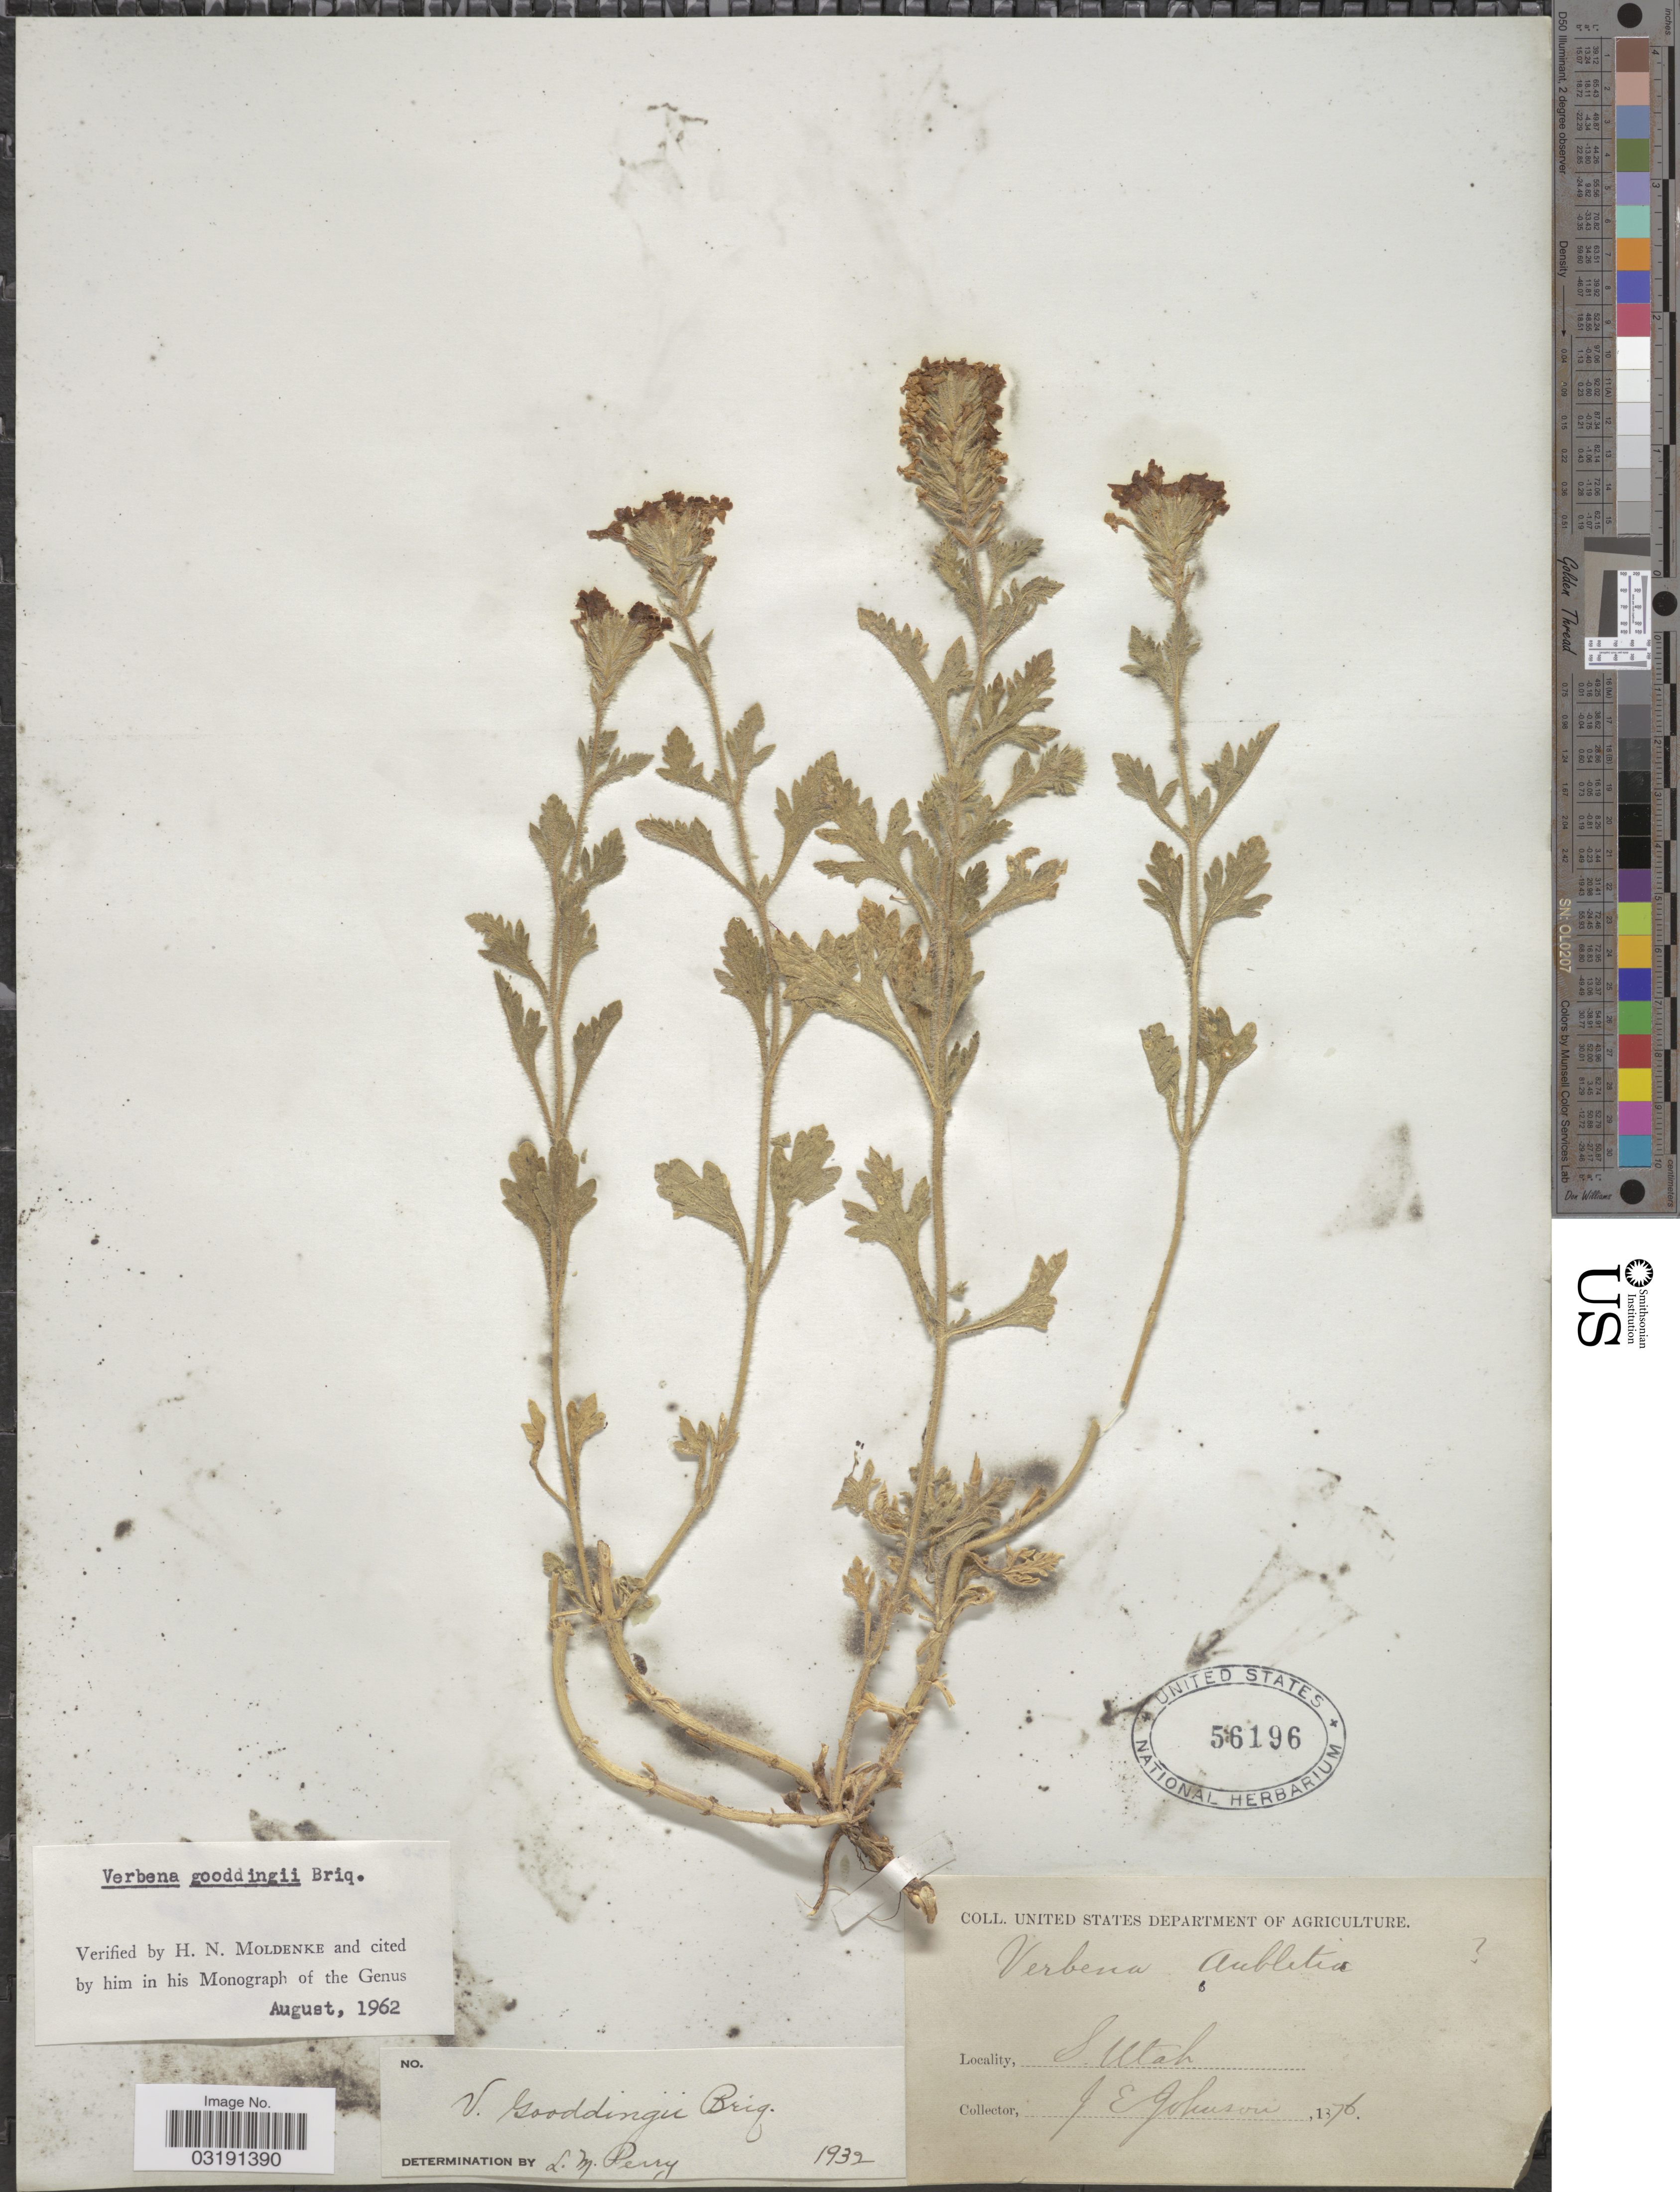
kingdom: Plantae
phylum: Tracheophyta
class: Magnoliopsida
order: Lamiales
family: Verbenaceae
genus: Verbena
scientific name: Verbena gooddingii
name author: Briq.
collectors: J. E. Johnson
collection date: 1876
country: United States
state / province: Utah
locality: S. Utah.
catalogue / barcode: US 56196